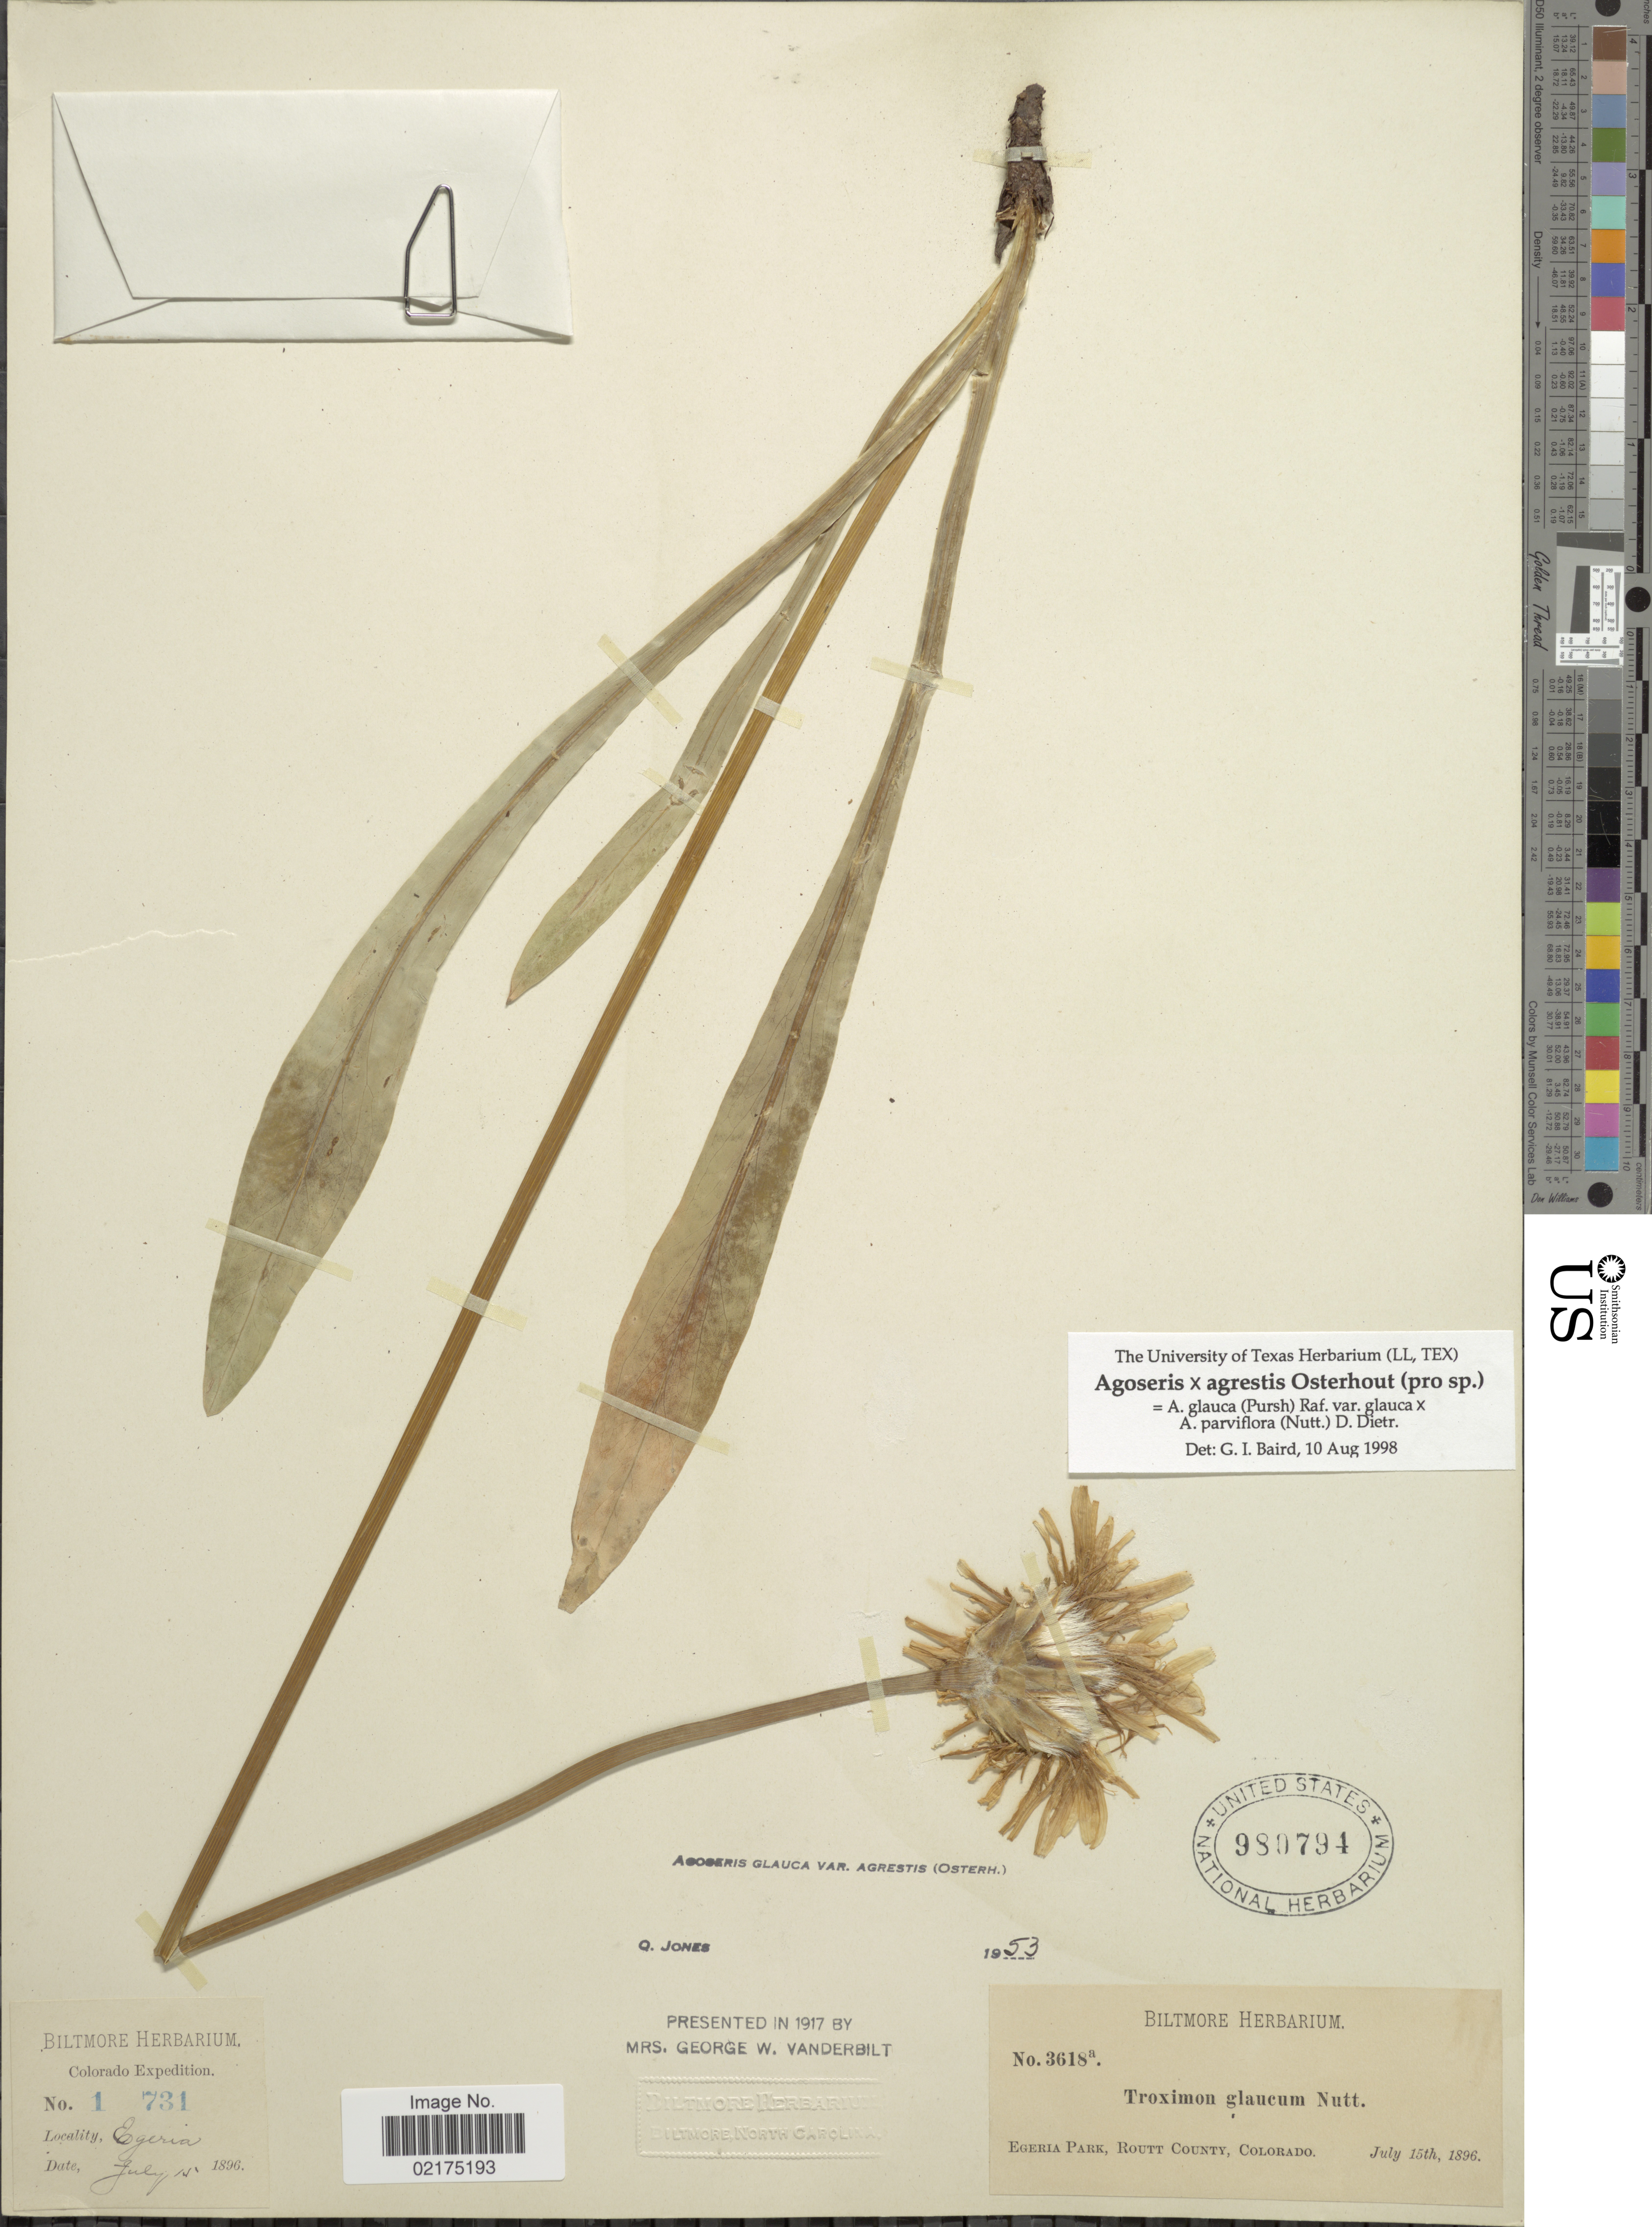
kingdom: Plantae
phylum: Tracheophyta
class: Magnoliopsida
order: Asterales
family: Asteraceae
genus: Agoseris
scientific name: Agoseris agrestis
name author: Osterh.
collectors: ex herb. Biltmore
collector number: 3618a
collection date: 1896-07-15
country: United States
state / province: Colorado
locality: Egeria Park, Routt County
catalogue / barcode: US 980794